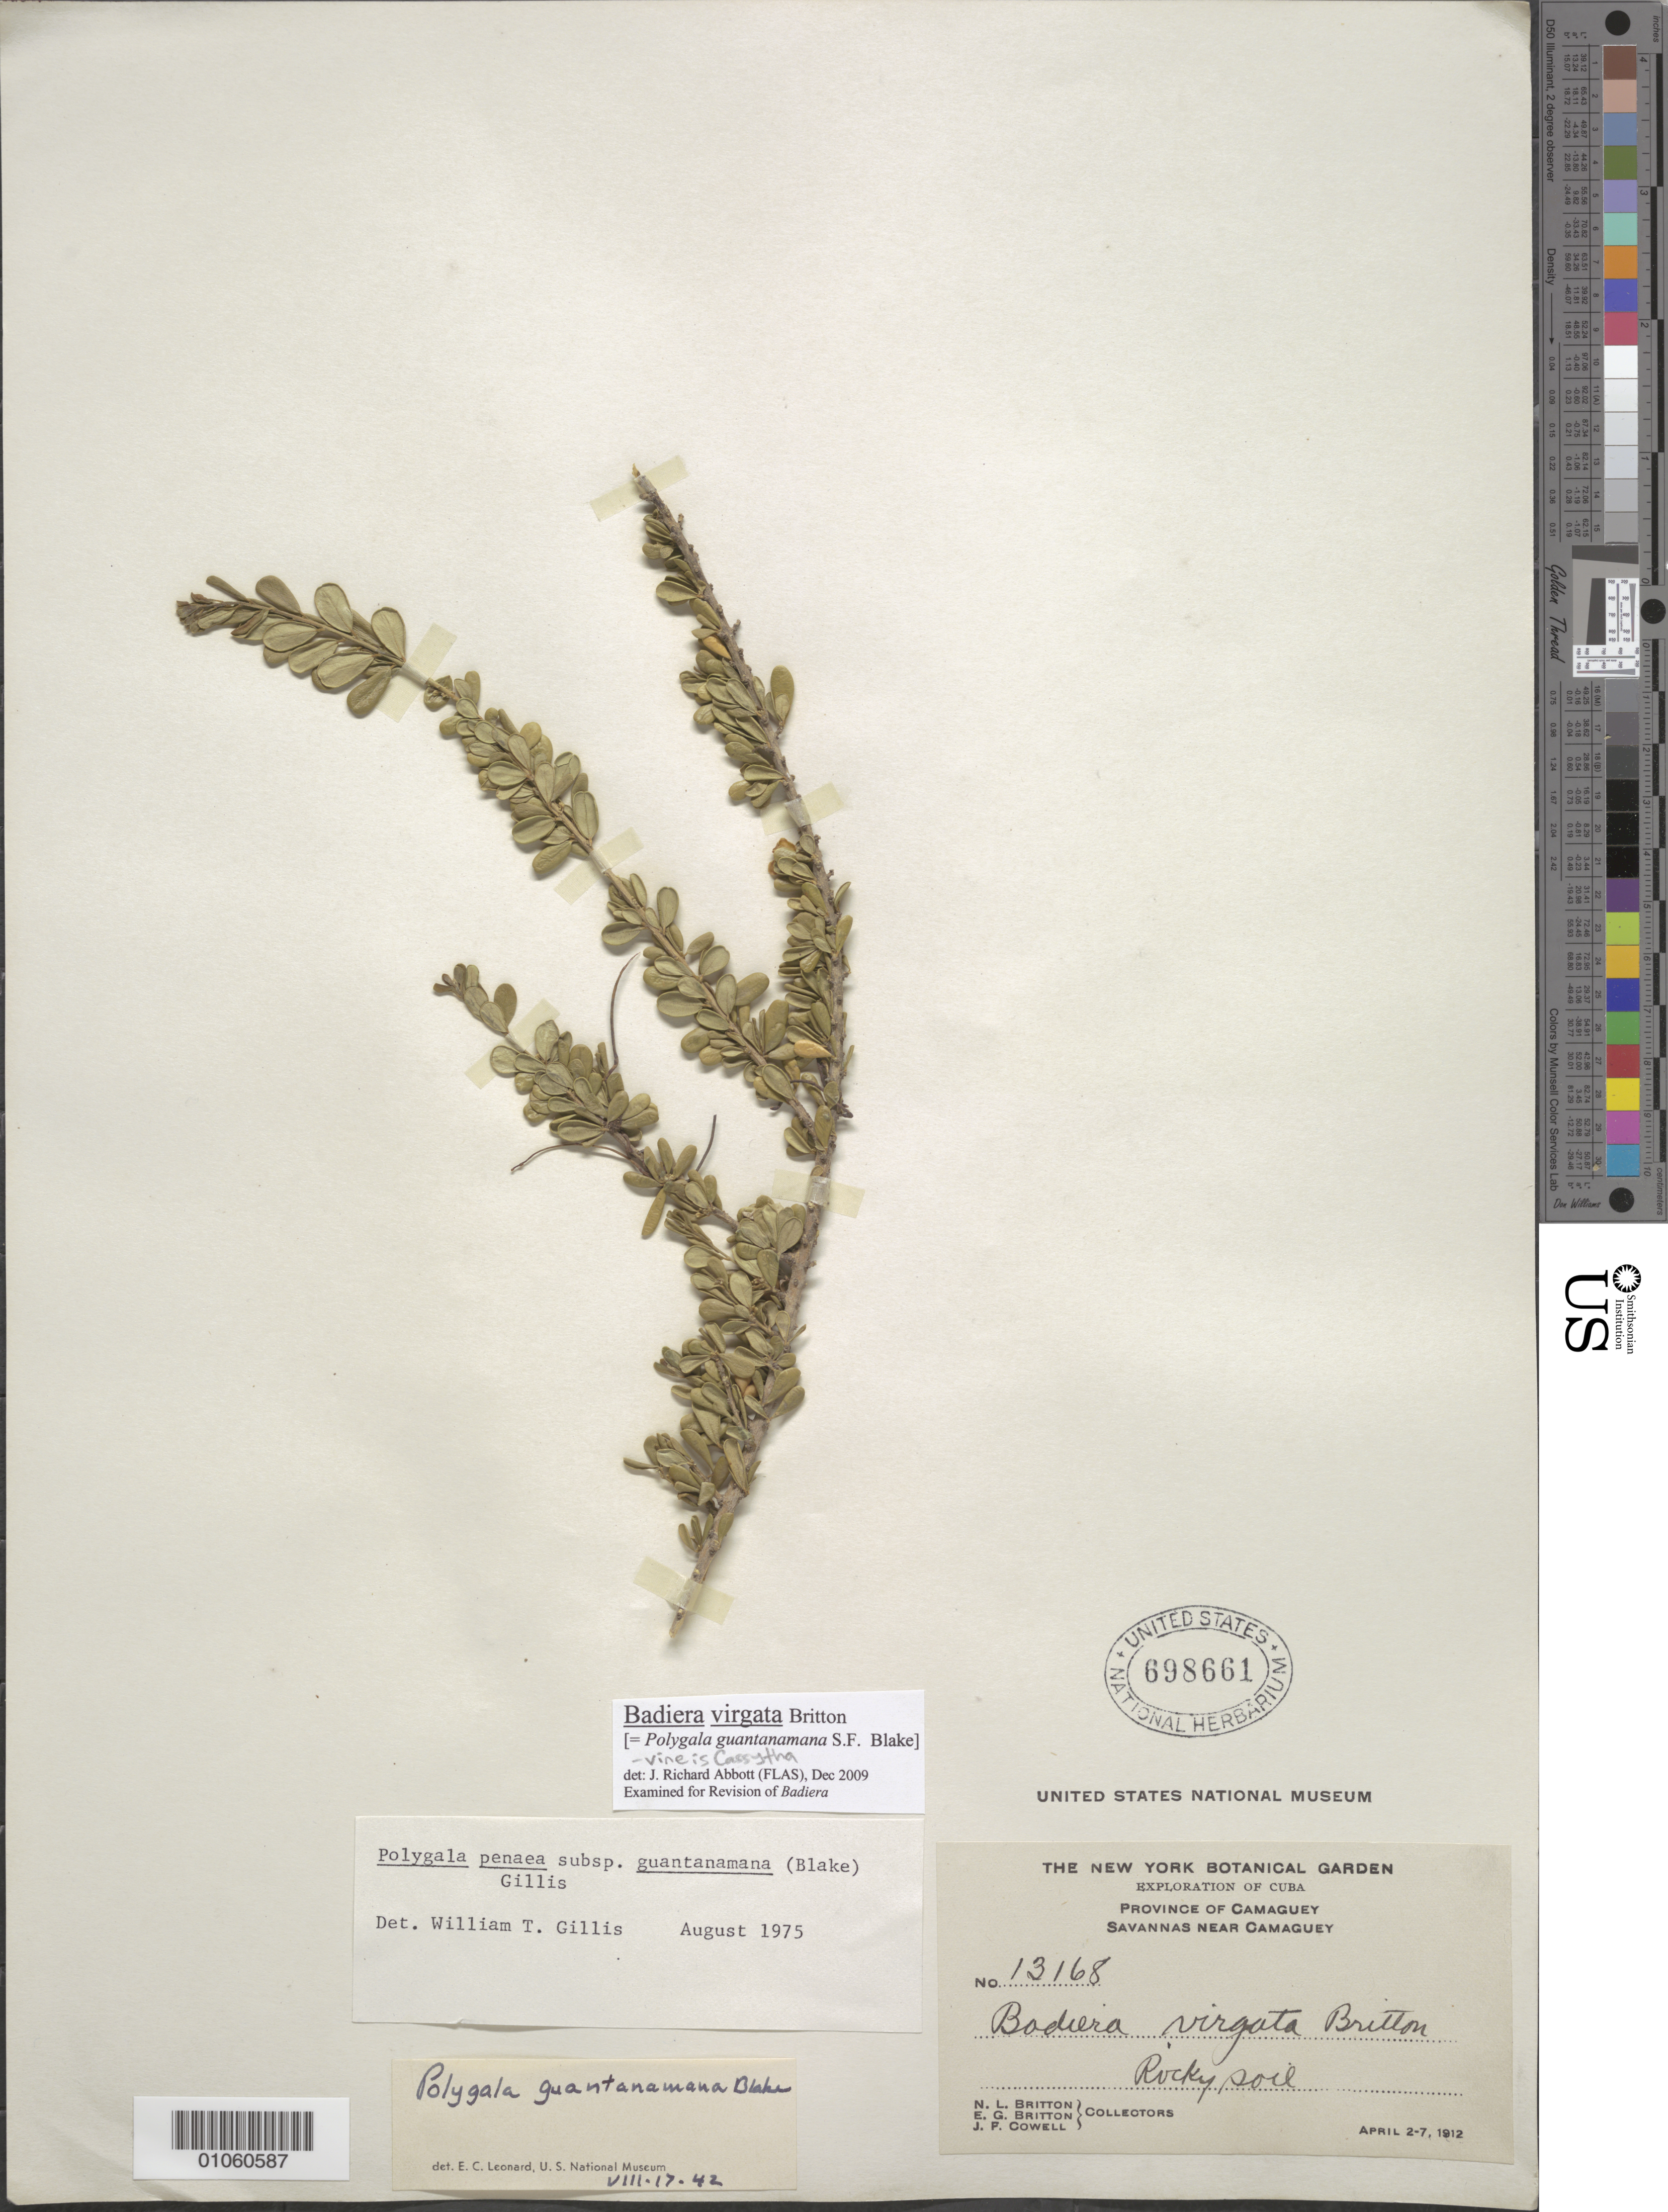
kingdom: Plantae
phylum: Tracheophyta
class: Magnoliopsida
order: Fabales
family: Polygalaceae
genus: Badiera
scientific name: Badiera virgata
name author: Britton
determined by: Abbott, J. R., (FLAS)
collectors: N. Britton, E. G. Britton & J. F. Cowell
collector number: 13168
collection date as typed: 02 Apr 1912 to 07 Apr 1912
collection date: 1912-04-02/1912-04-07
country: Cuba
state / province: Camaguey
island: Cuba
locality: Camaguey savannas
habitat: Savannas, rocky soil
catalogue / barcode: US 698661